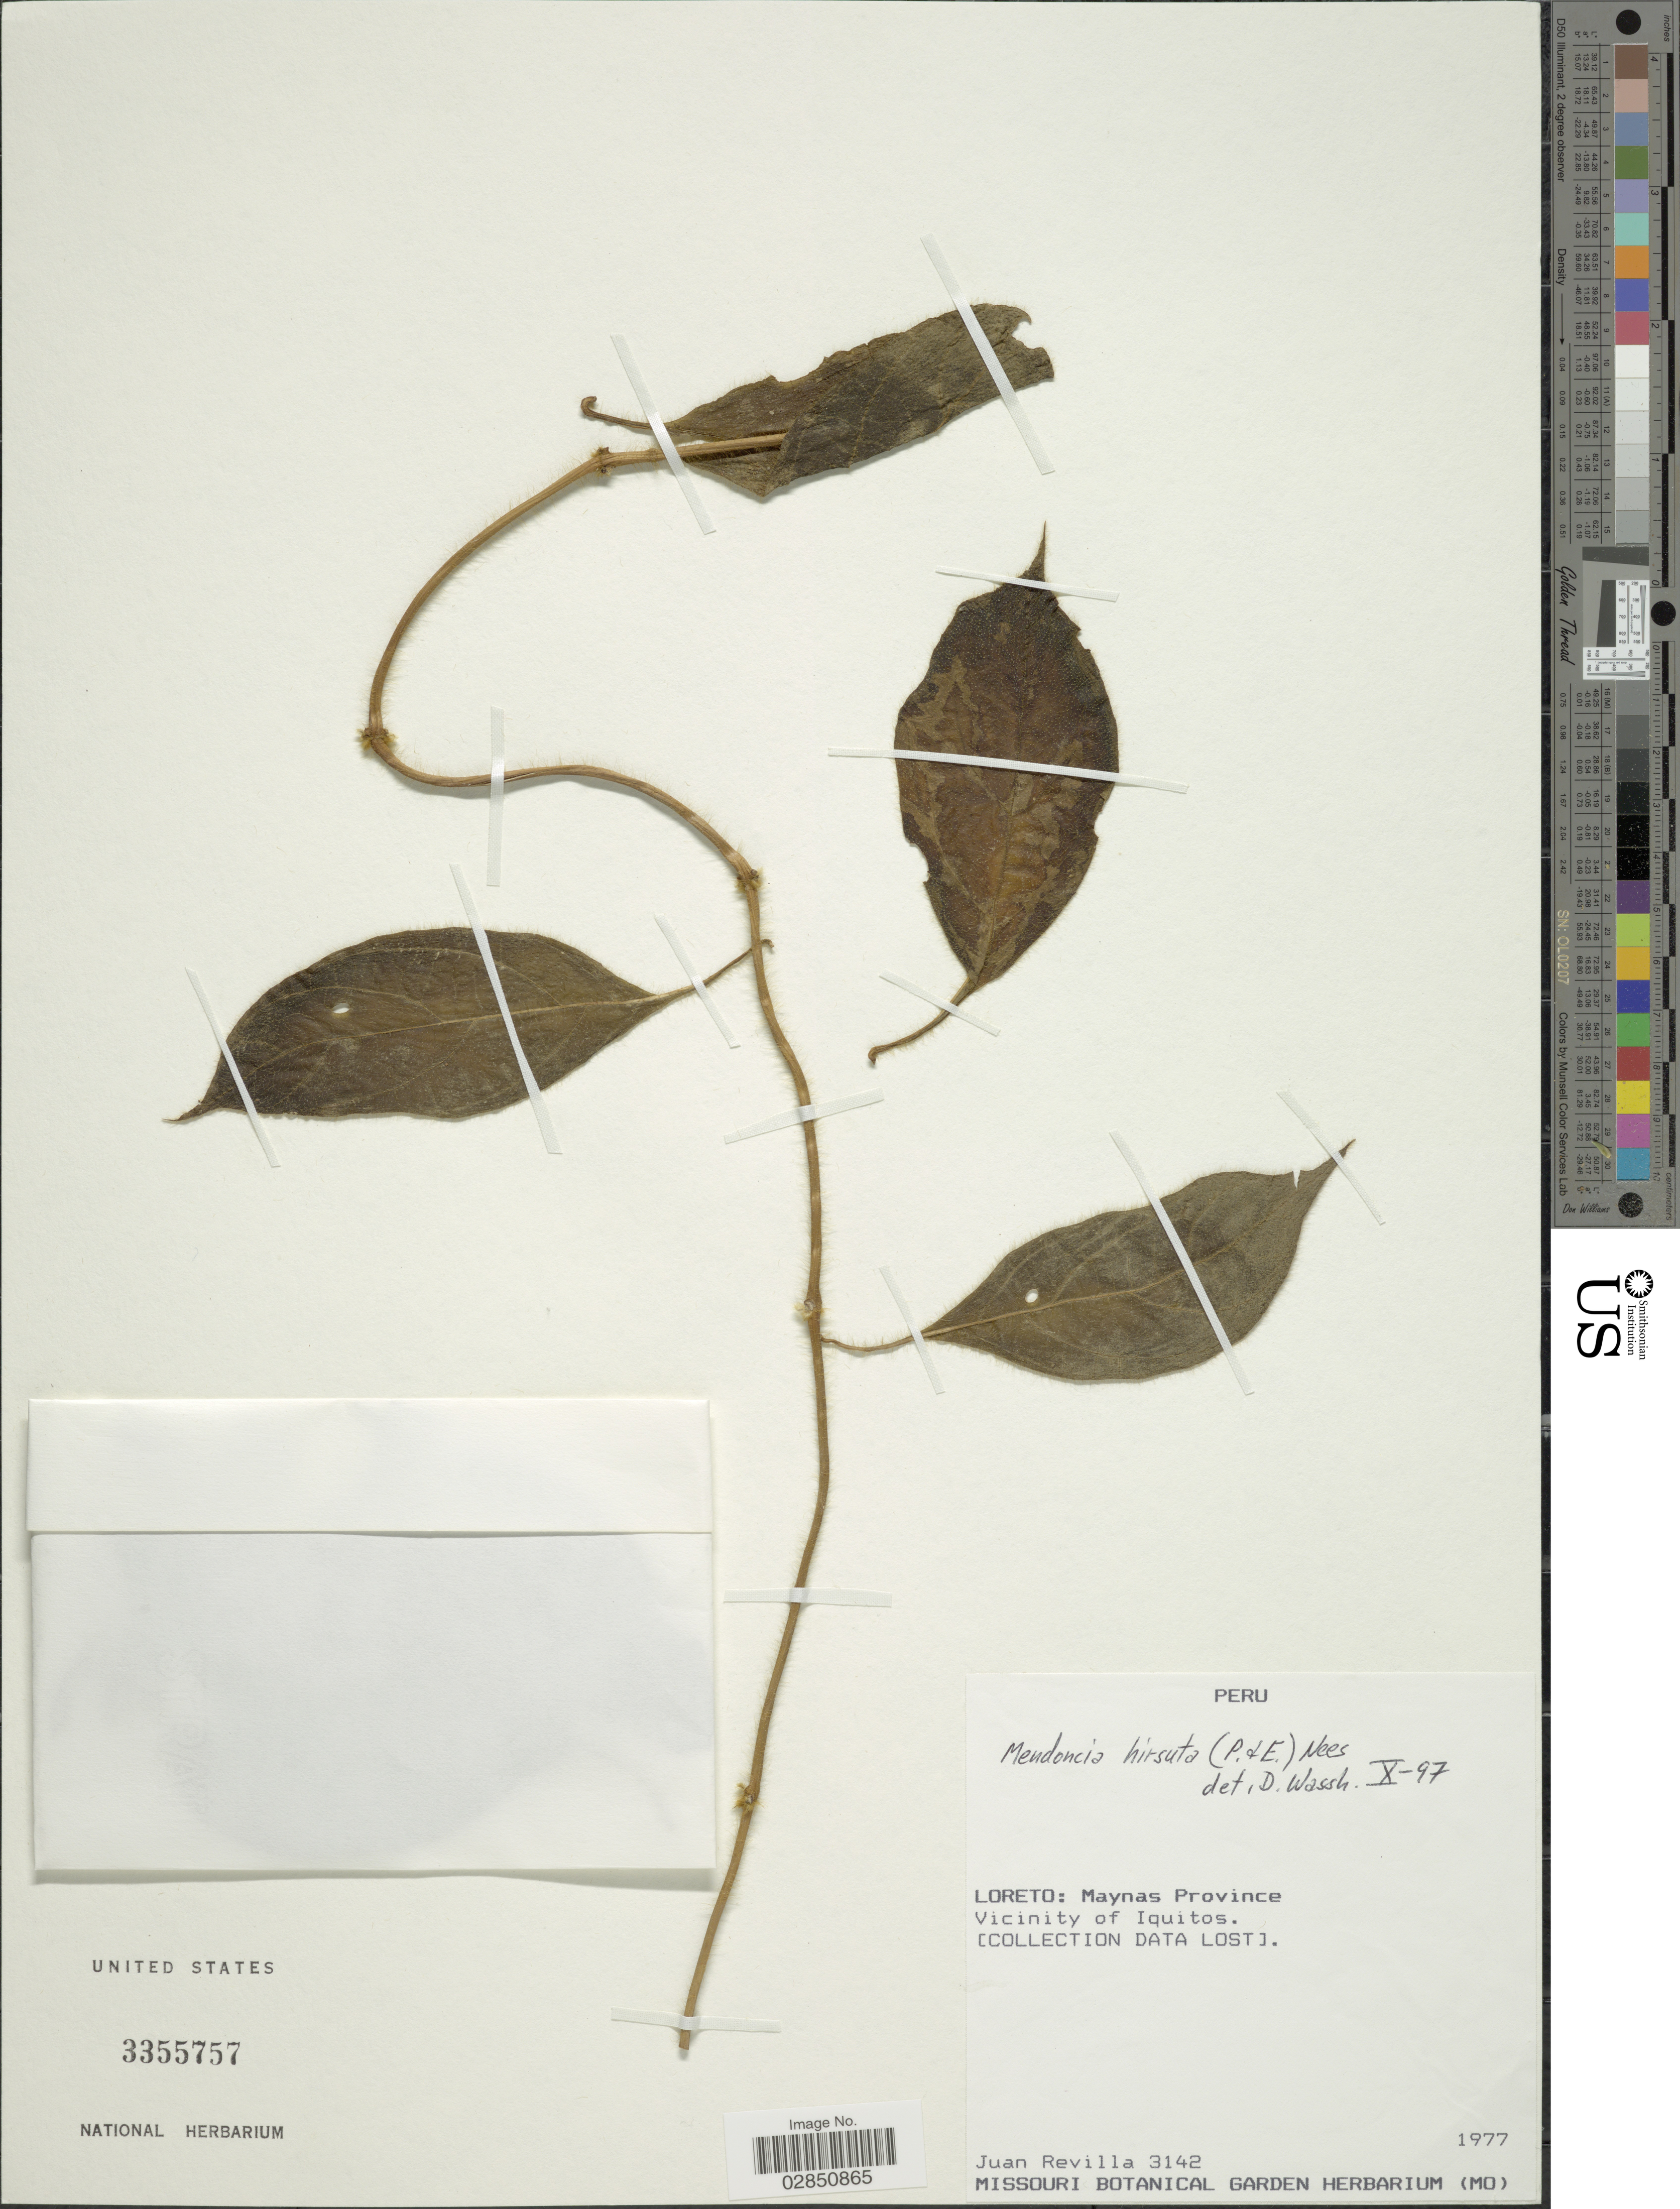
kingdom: Plantae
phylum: Tracheophyta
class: Magnoliopsida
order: Lamiales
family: Acanthaceae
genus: Mendoncia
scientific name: Mendoncia bivalvis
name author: (L. f.) Merr.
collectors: J. Revilla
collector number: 3142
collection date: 1977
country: Peru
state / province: Loreto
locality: Maynas Province. Vicinity of Iquitos.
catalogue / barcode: US 3355757